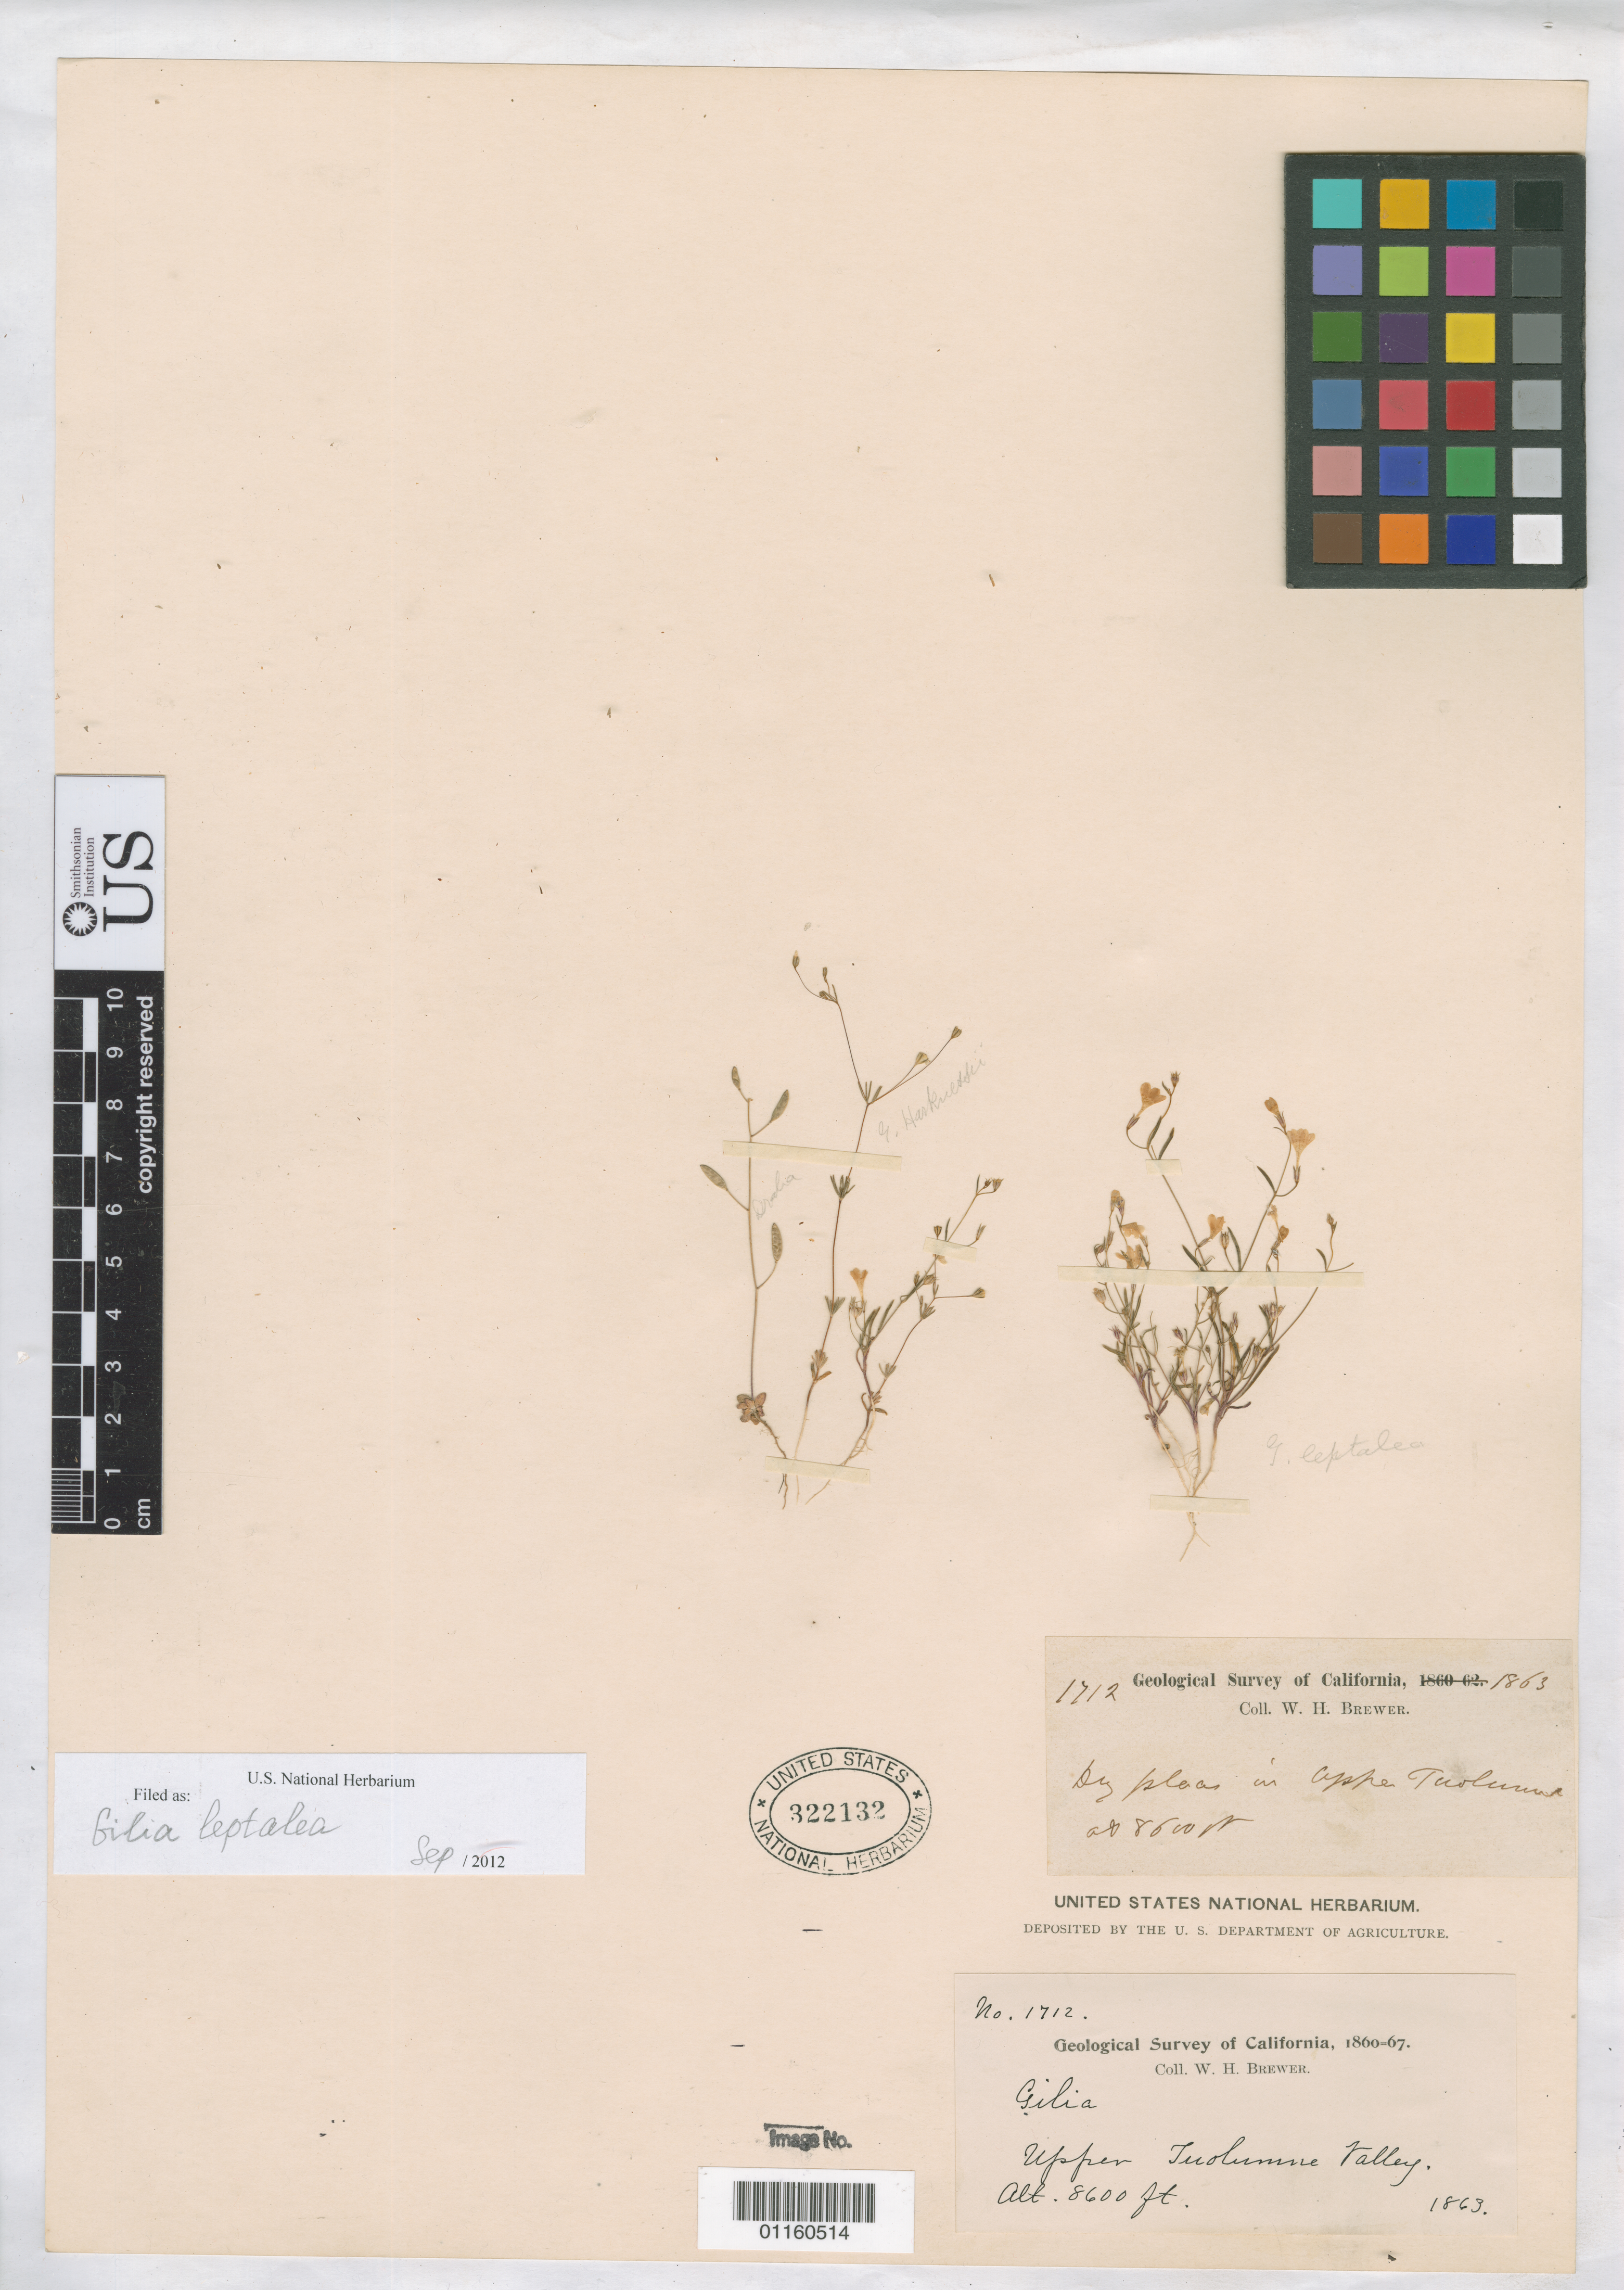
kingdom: Plantae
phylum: Tracheophyta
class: Magnoliopsida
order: Ericales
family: Polemoniaceae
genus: Navarretia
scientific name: Navarretia leptalea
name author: (A. Gray) L.A. Johnson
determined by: Strong, Mark T., (BOT), Smithsonian Institution - National Museum of Natural History (UNITED STATES)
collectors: W. H. Brewer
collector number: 1712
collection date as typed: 1863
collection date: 1863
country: United States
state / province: California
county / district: Tuolumne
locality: upper Tuolumne Tuolumne Valley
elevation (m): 2621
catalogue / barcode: US 322132